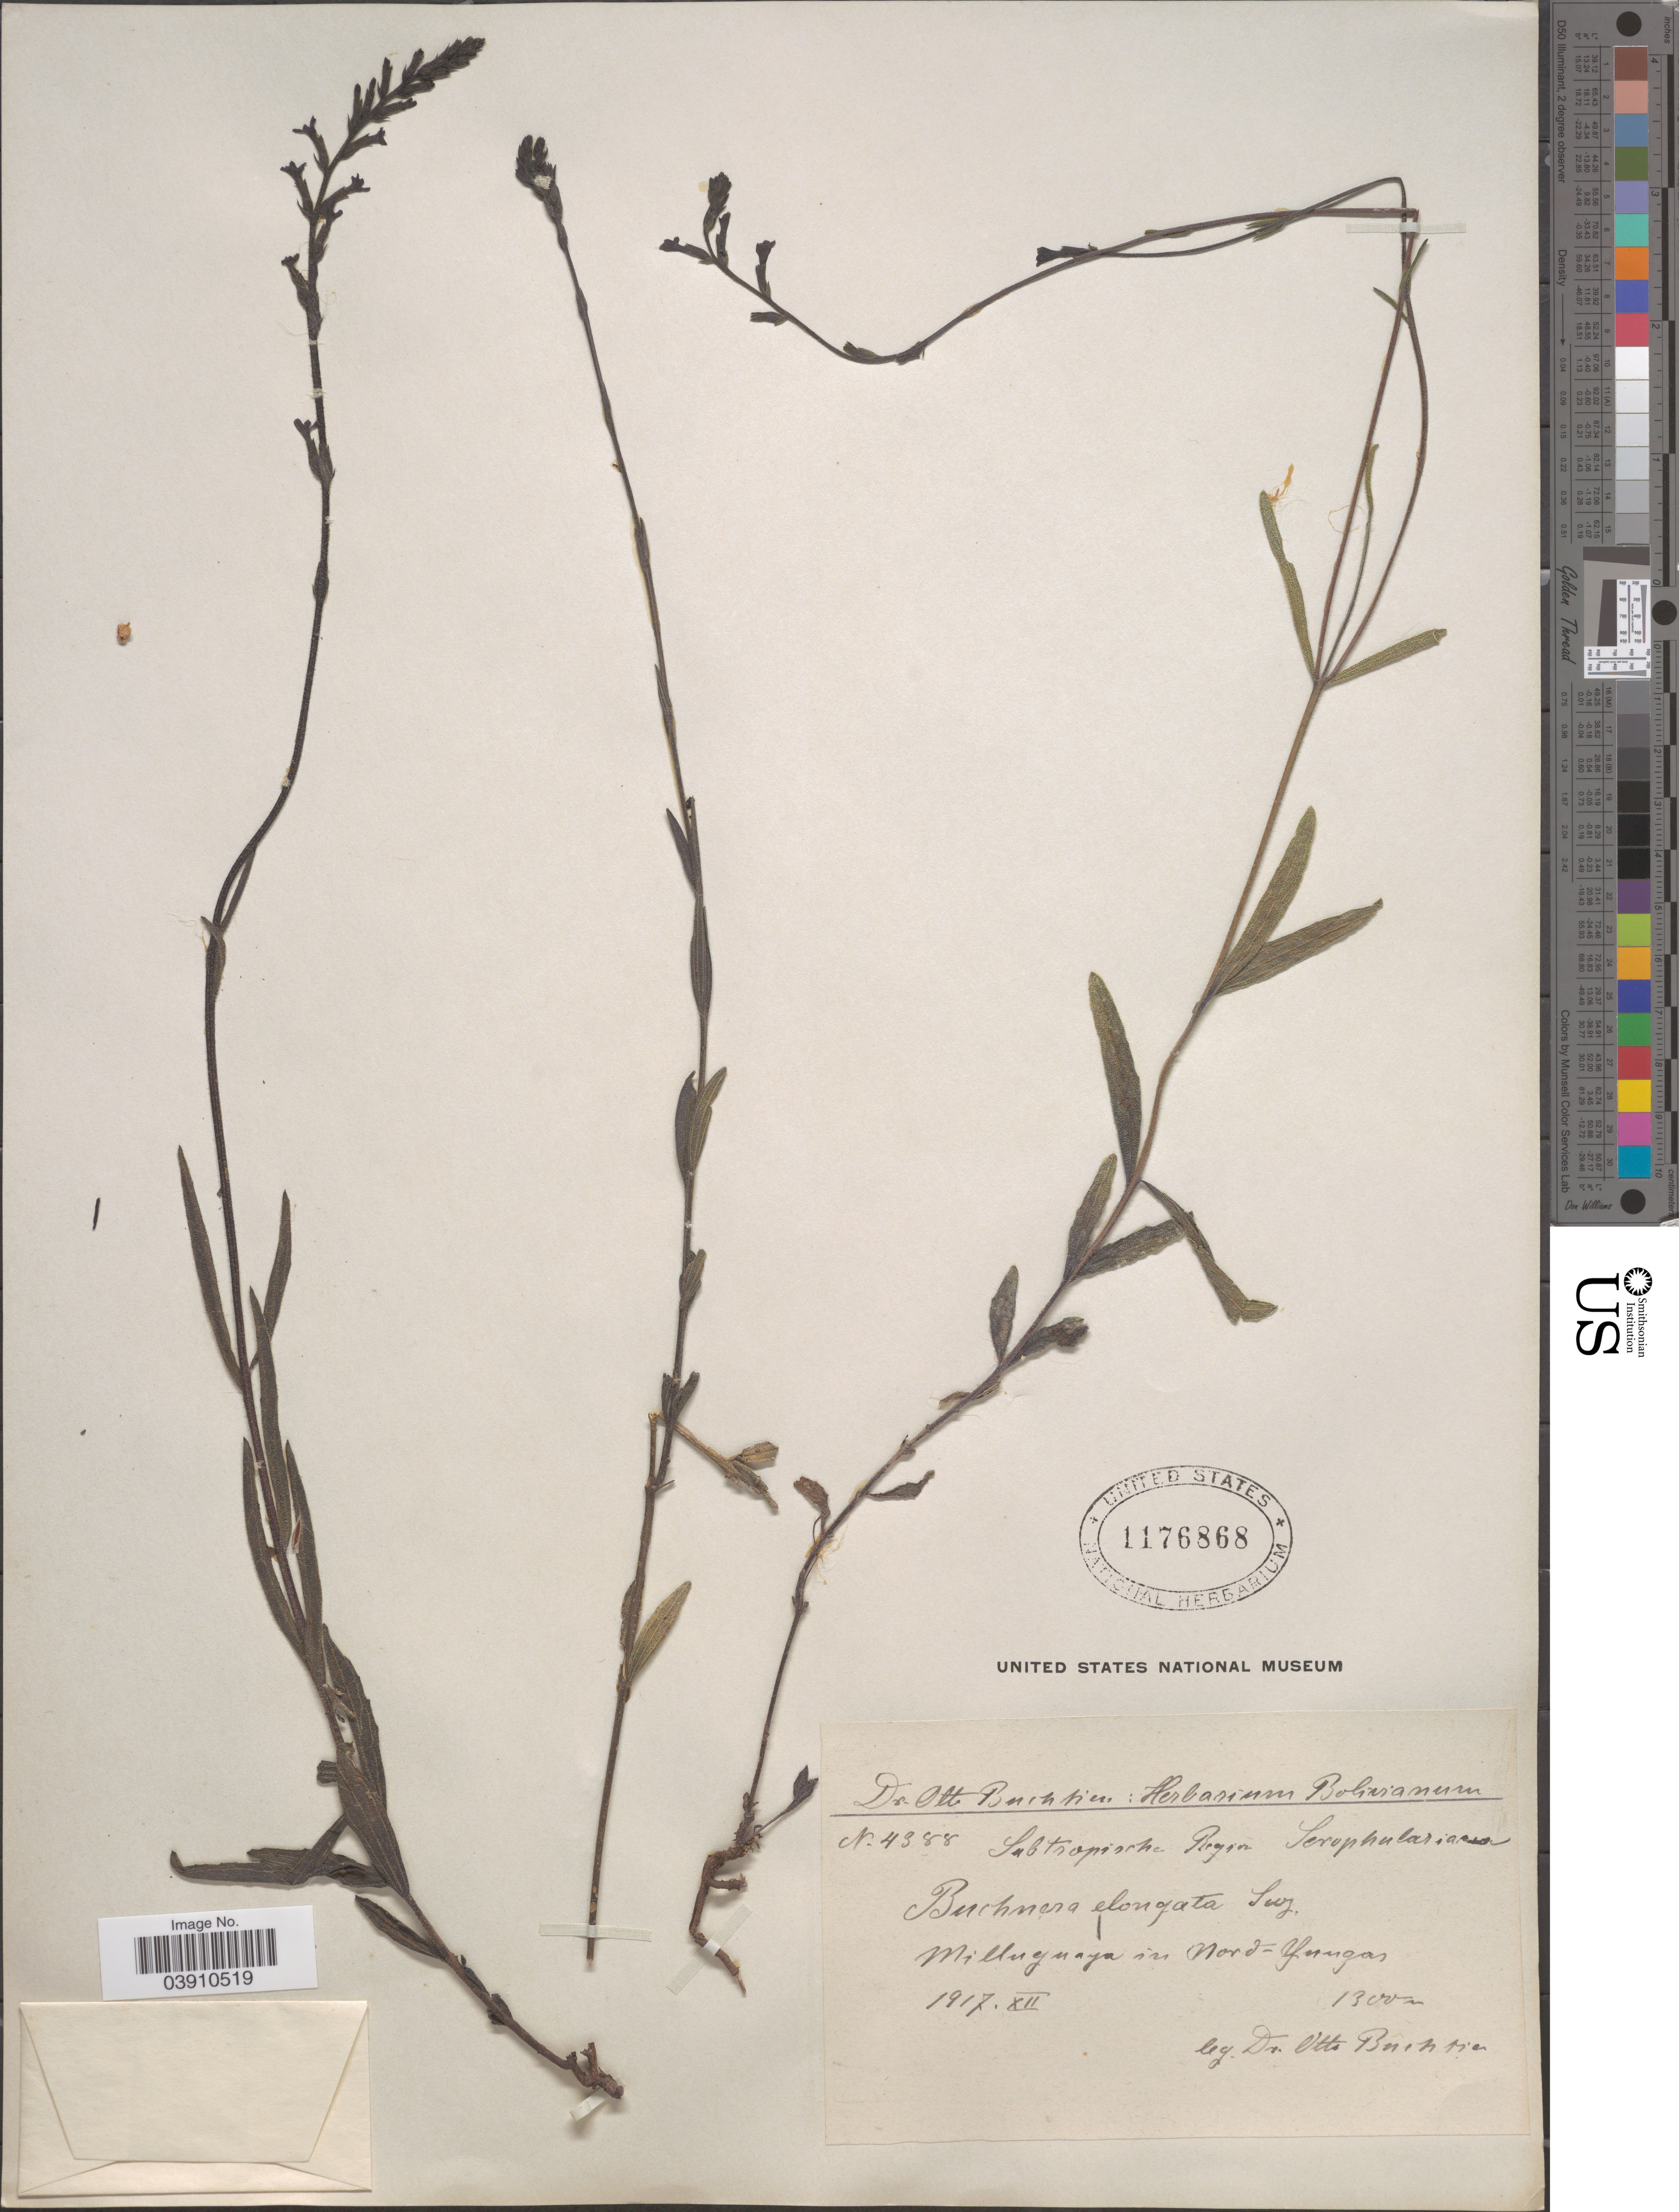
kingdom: Plantae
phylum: Tracheophyta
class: Magnoliopsida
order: Lamiales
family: Orobanchaceae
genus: Buchnera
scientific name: Buchnera elongata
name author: Sw.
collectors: O. Buchtien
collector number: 4388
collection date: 1917-12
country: Bolivia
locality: Milluguaya in Nord-Yungas.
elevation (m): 1300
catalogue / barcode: US 1176868